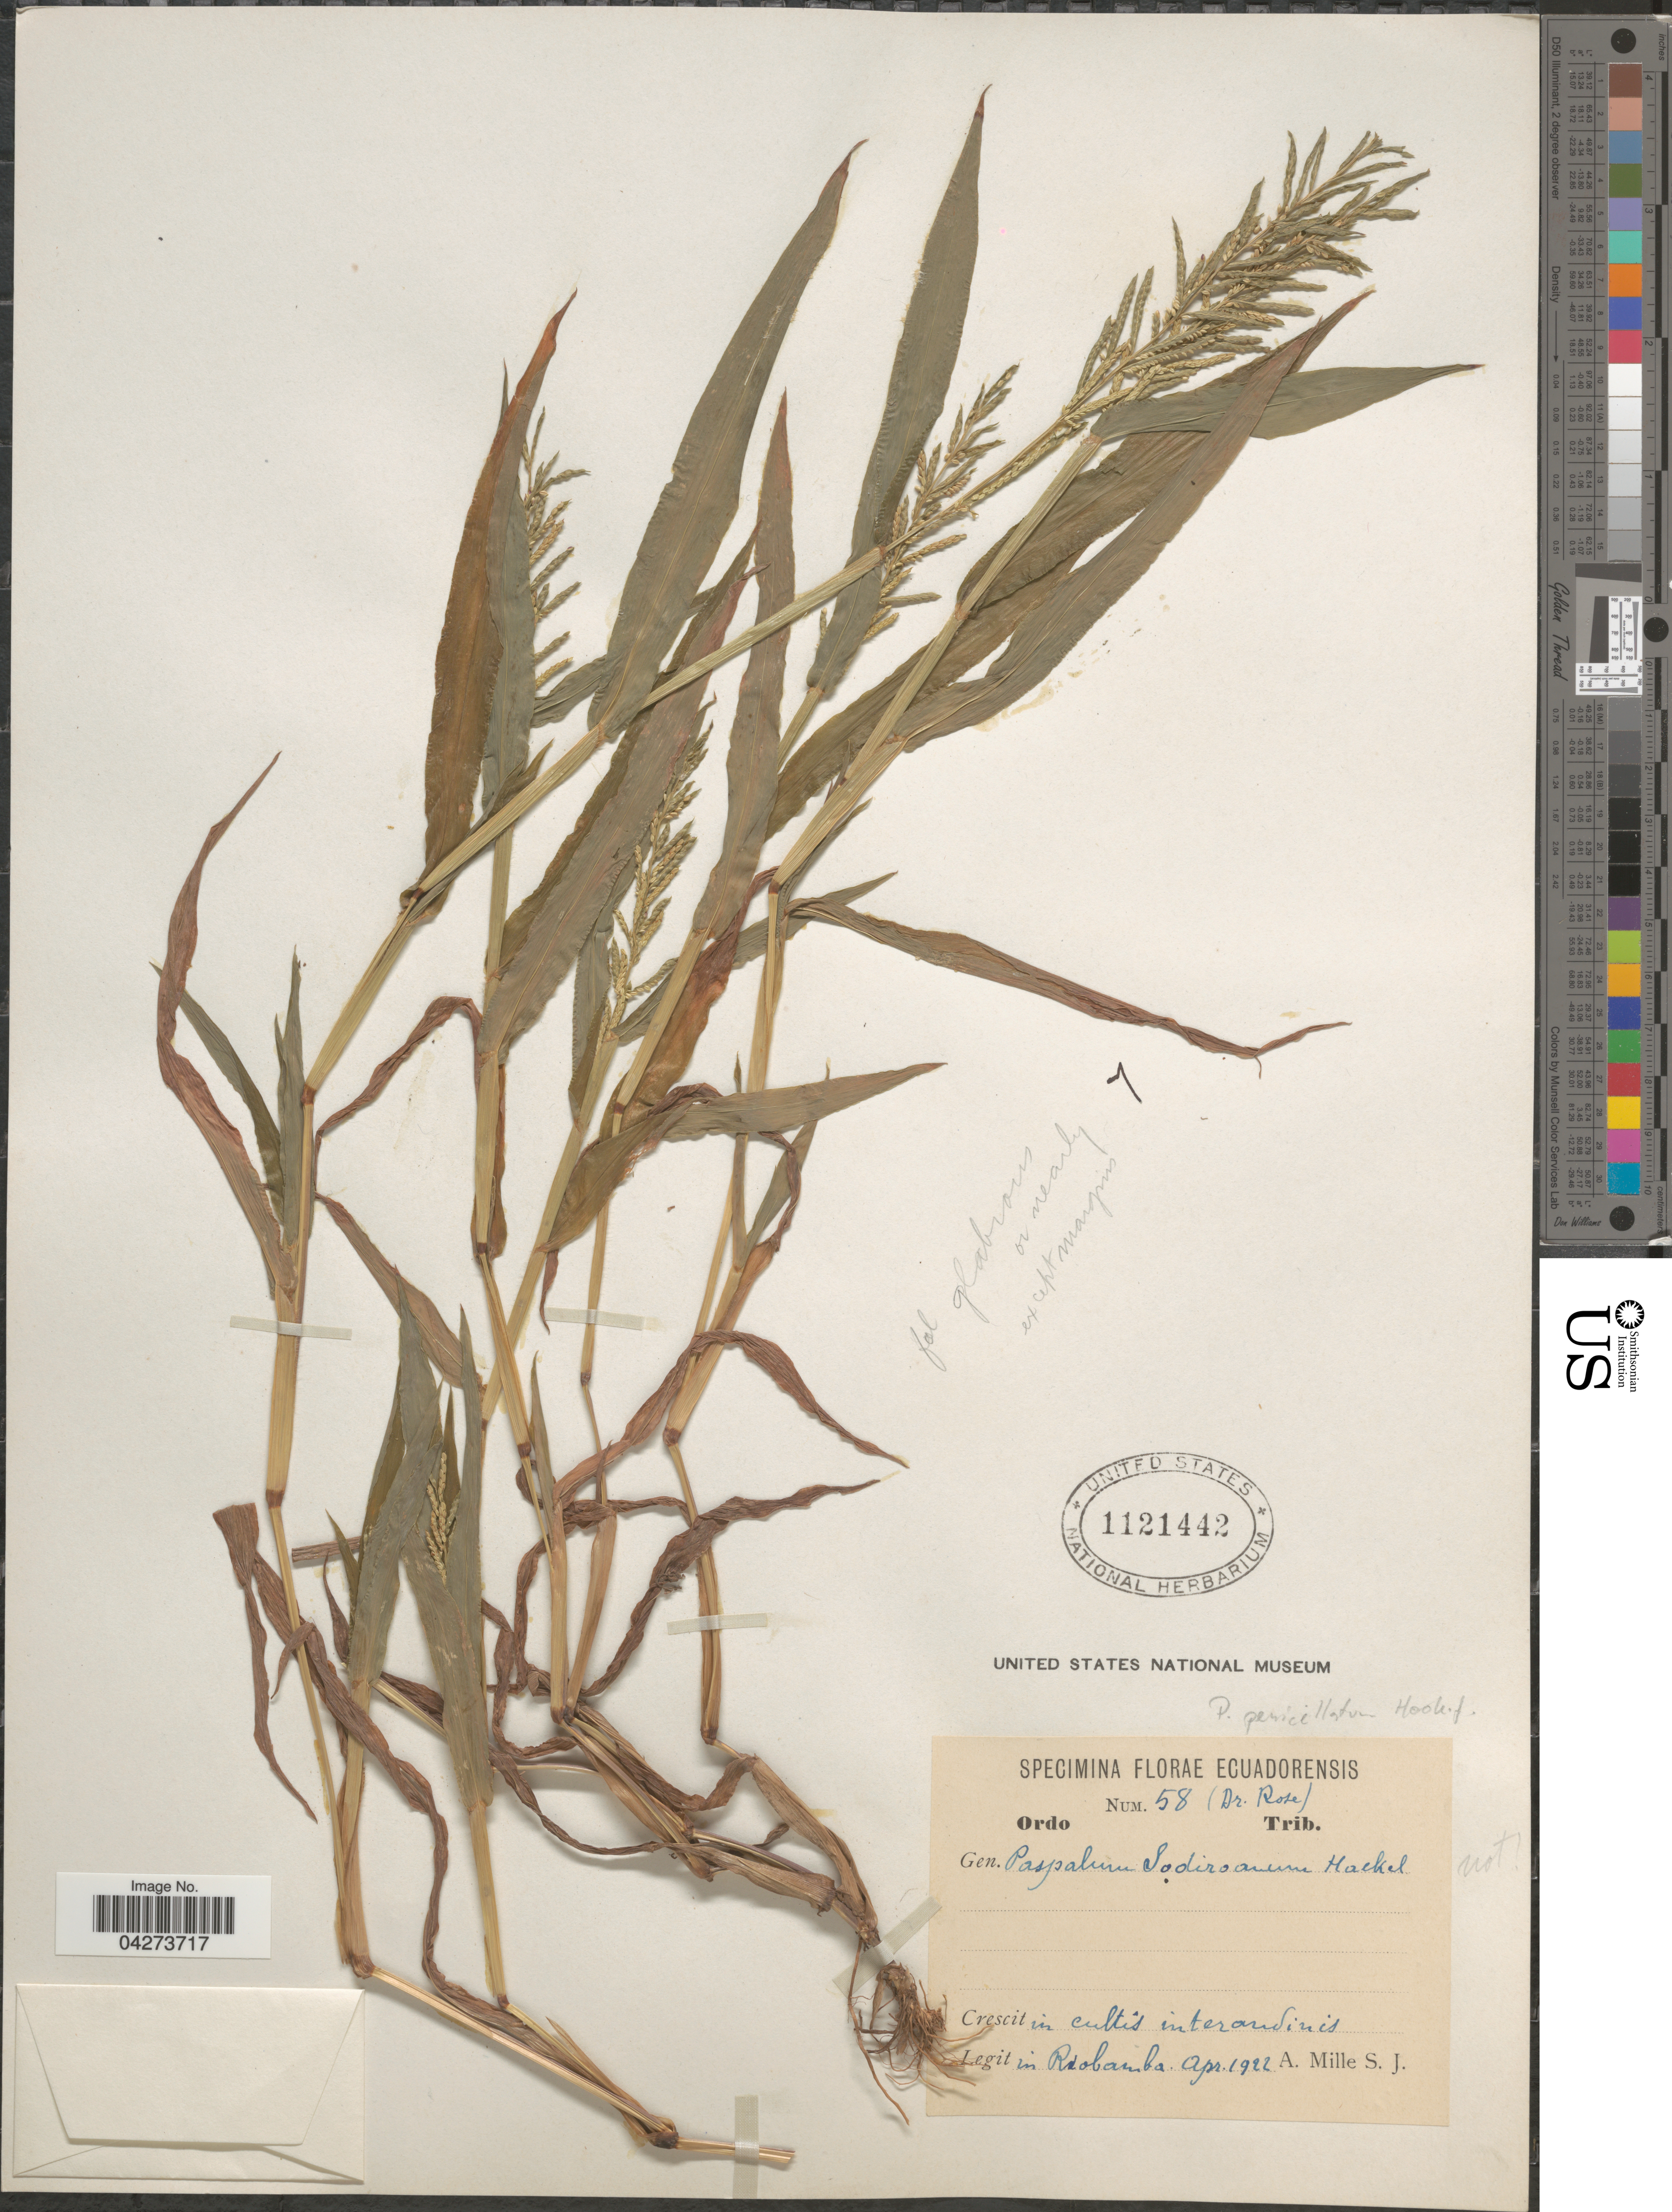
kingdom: Plantae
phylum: Tracheophyta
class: Liliopsida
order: Poales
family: Poaceae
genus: Paspalum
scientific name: Paspalum penicillatum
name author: Hook. f.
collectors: A. Mille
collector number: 58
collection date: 1922-04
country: Ecuador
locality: Crescit in cultis interandinis. In Riobamba.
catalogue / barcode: US 1121442